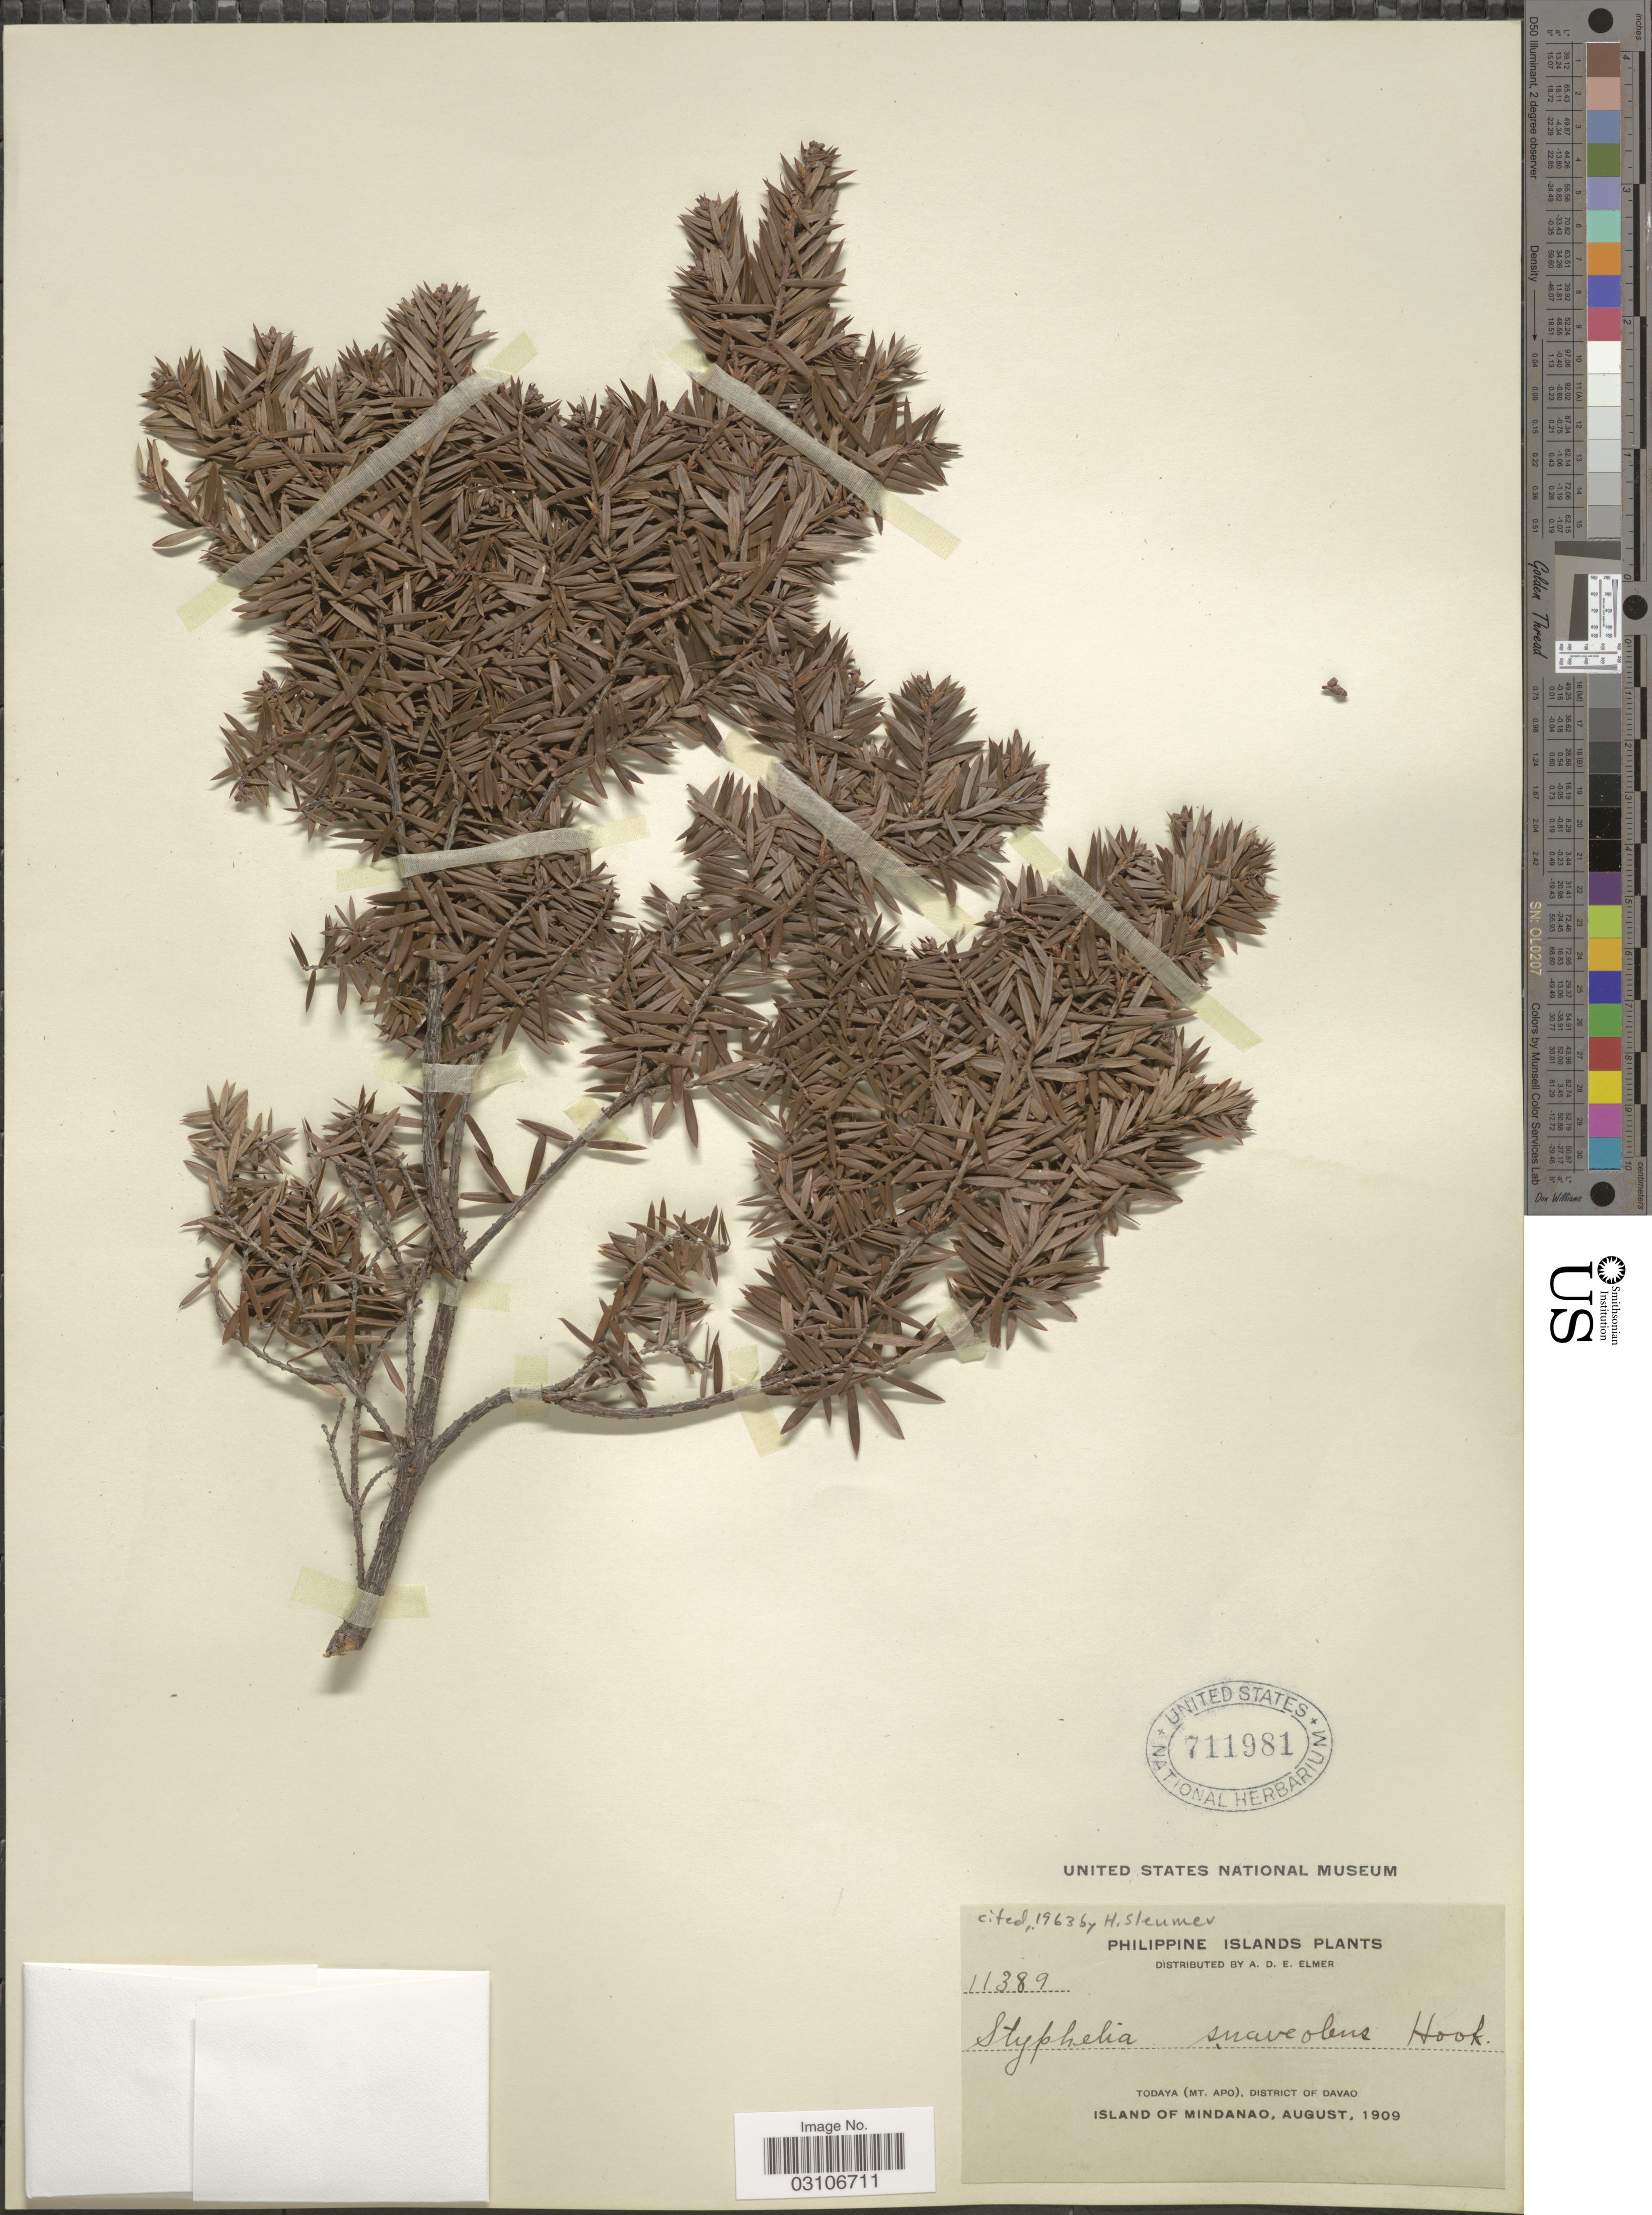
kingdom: Plantae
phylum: Tracheophyta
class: Magnoliopsida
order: Ericales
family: Ericaceae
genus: Styphelia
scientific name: Styphelia suaveolens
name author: (Hook. f.) Warb. ex P. Sarasin & Sarasin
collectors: A. D. E. Elmer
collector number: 11389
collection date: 1909-08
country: Philippines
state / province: Davao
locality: Philippine Islands. Todaya (Mt. Apo), District of Davao. Island of Mindanao.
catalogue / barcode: US 711981